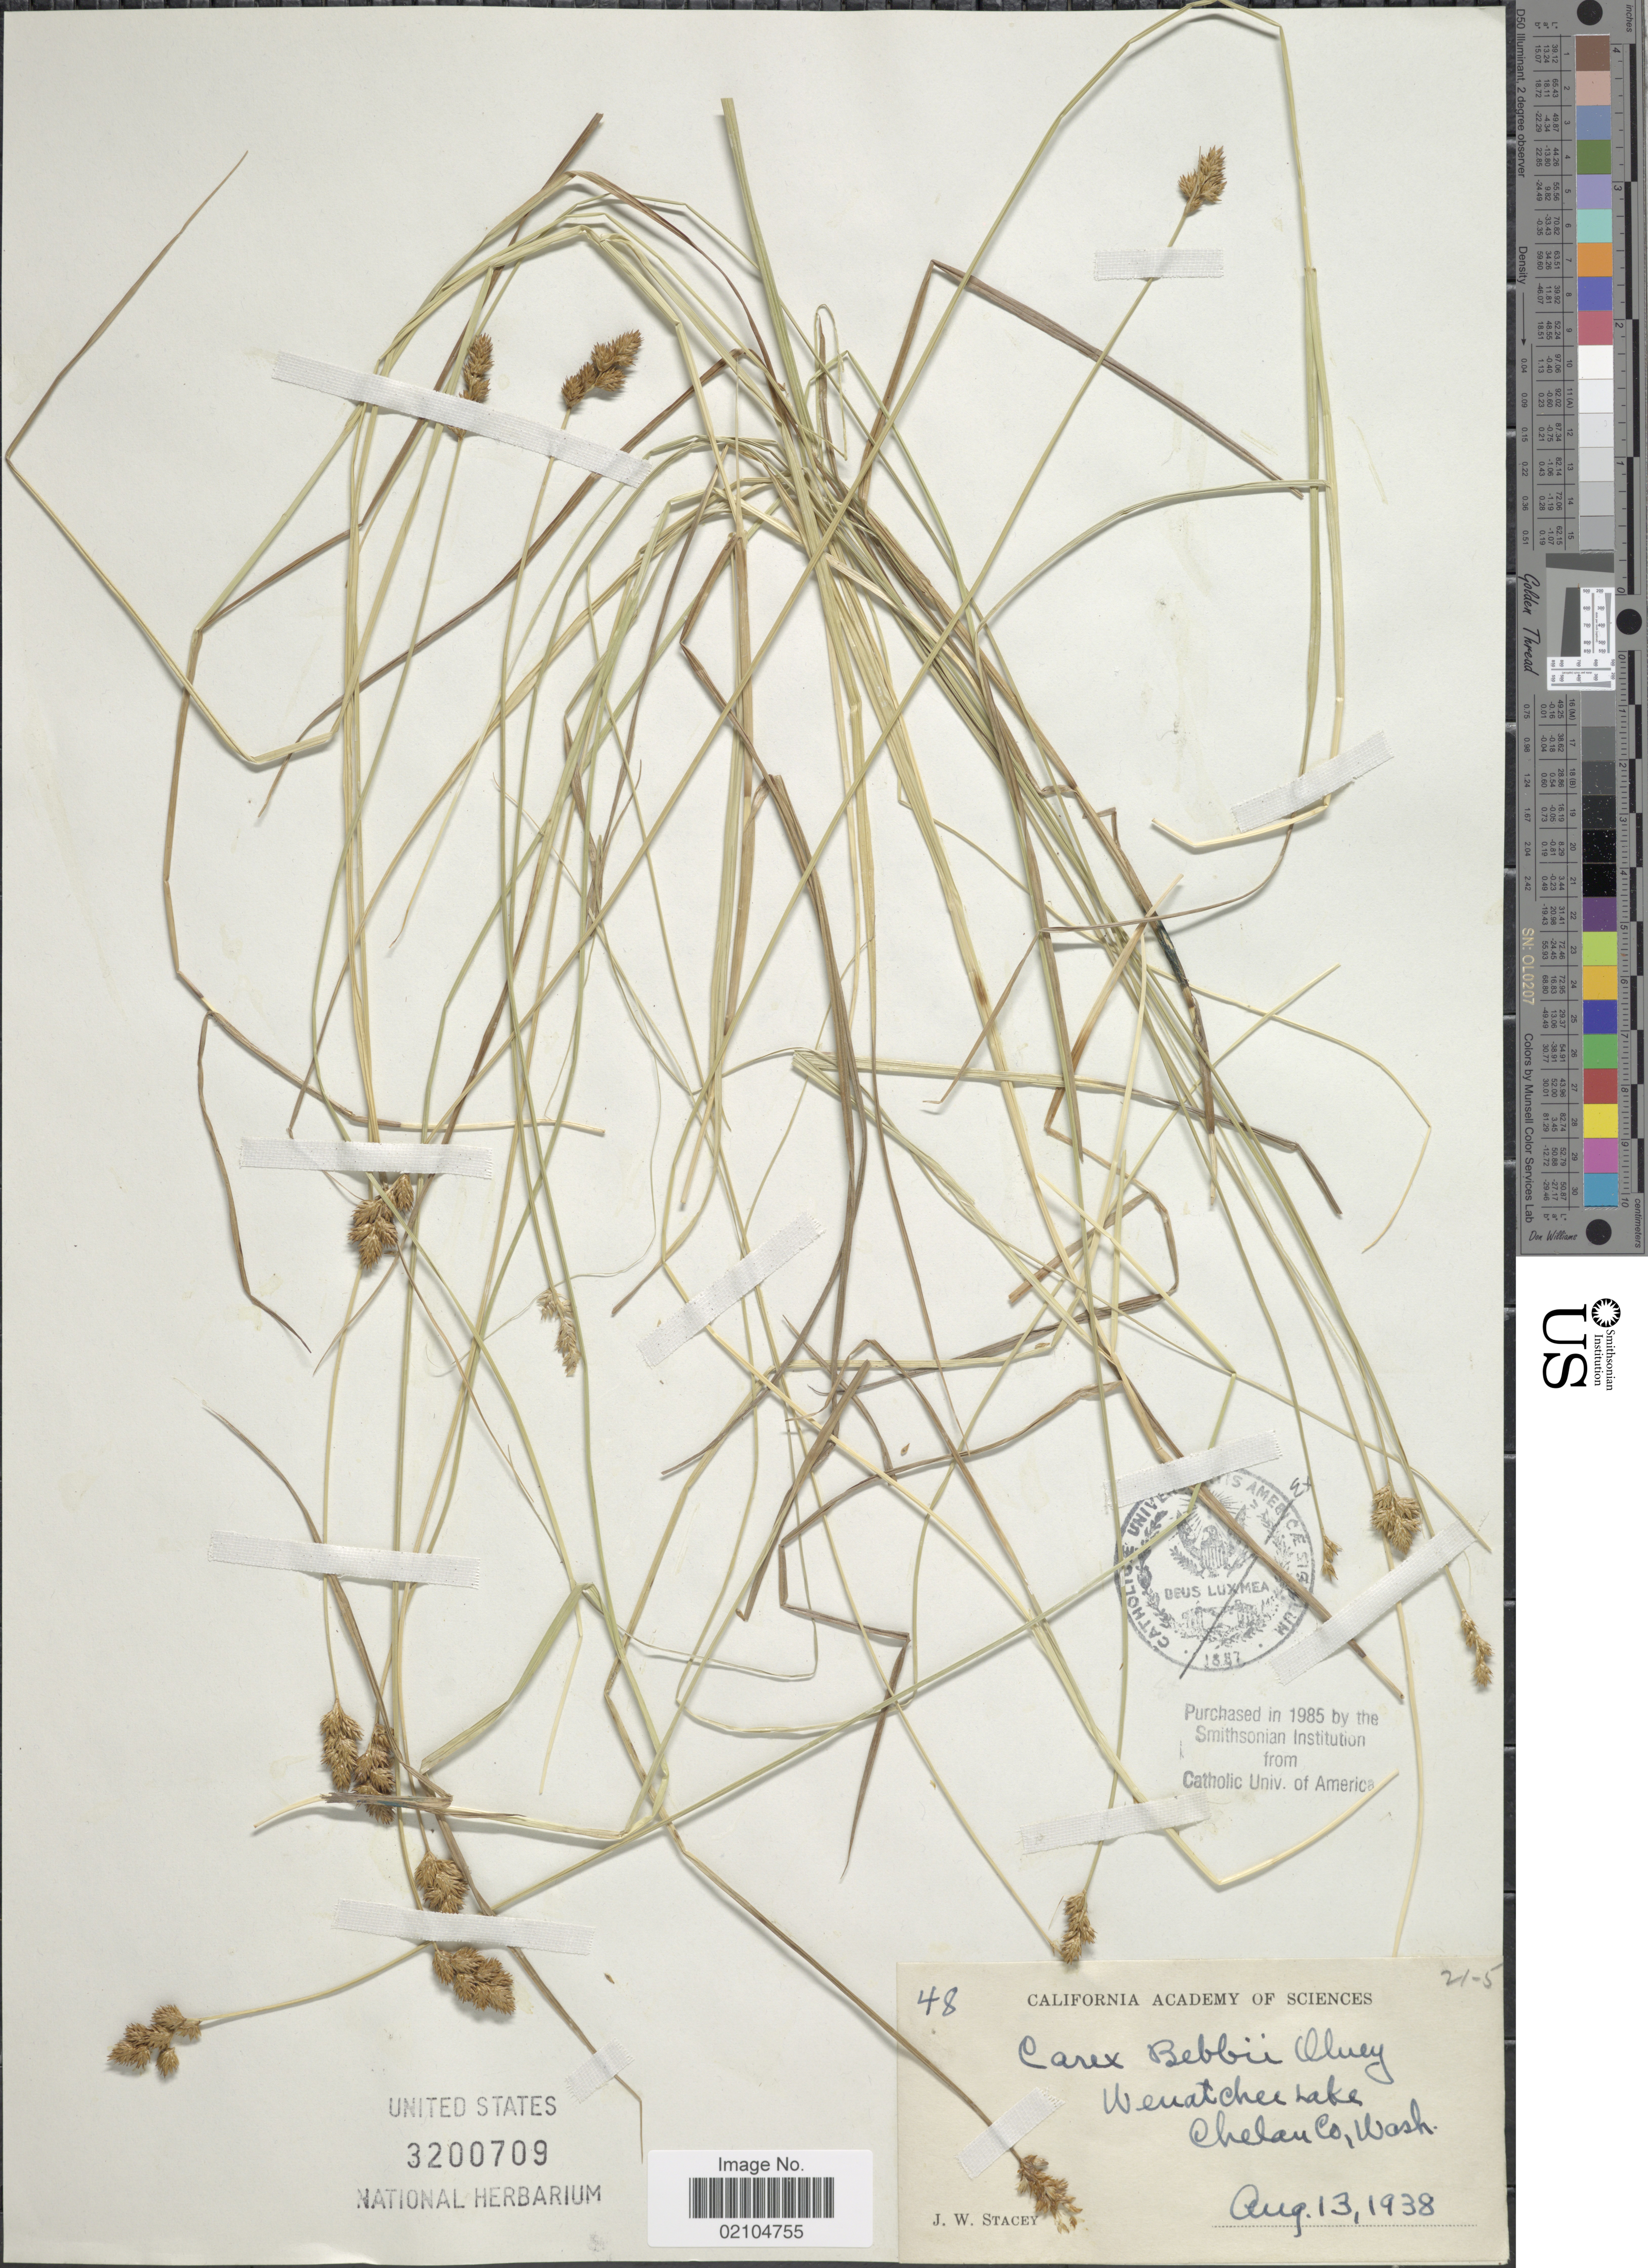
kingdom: Plantae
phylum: Tracheophyta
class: Liliopsida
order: Poales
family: Cyperaceae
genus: Carex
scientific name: Carex bebbii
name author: (L.H. Bailey) Olney ex Fernald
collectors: J. W. Stacey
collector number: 48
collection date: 1938-08-13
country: United States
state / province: Washington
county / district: Chelan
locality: Wenatchee Lake, Chelan Co.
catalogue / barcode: US 3200709